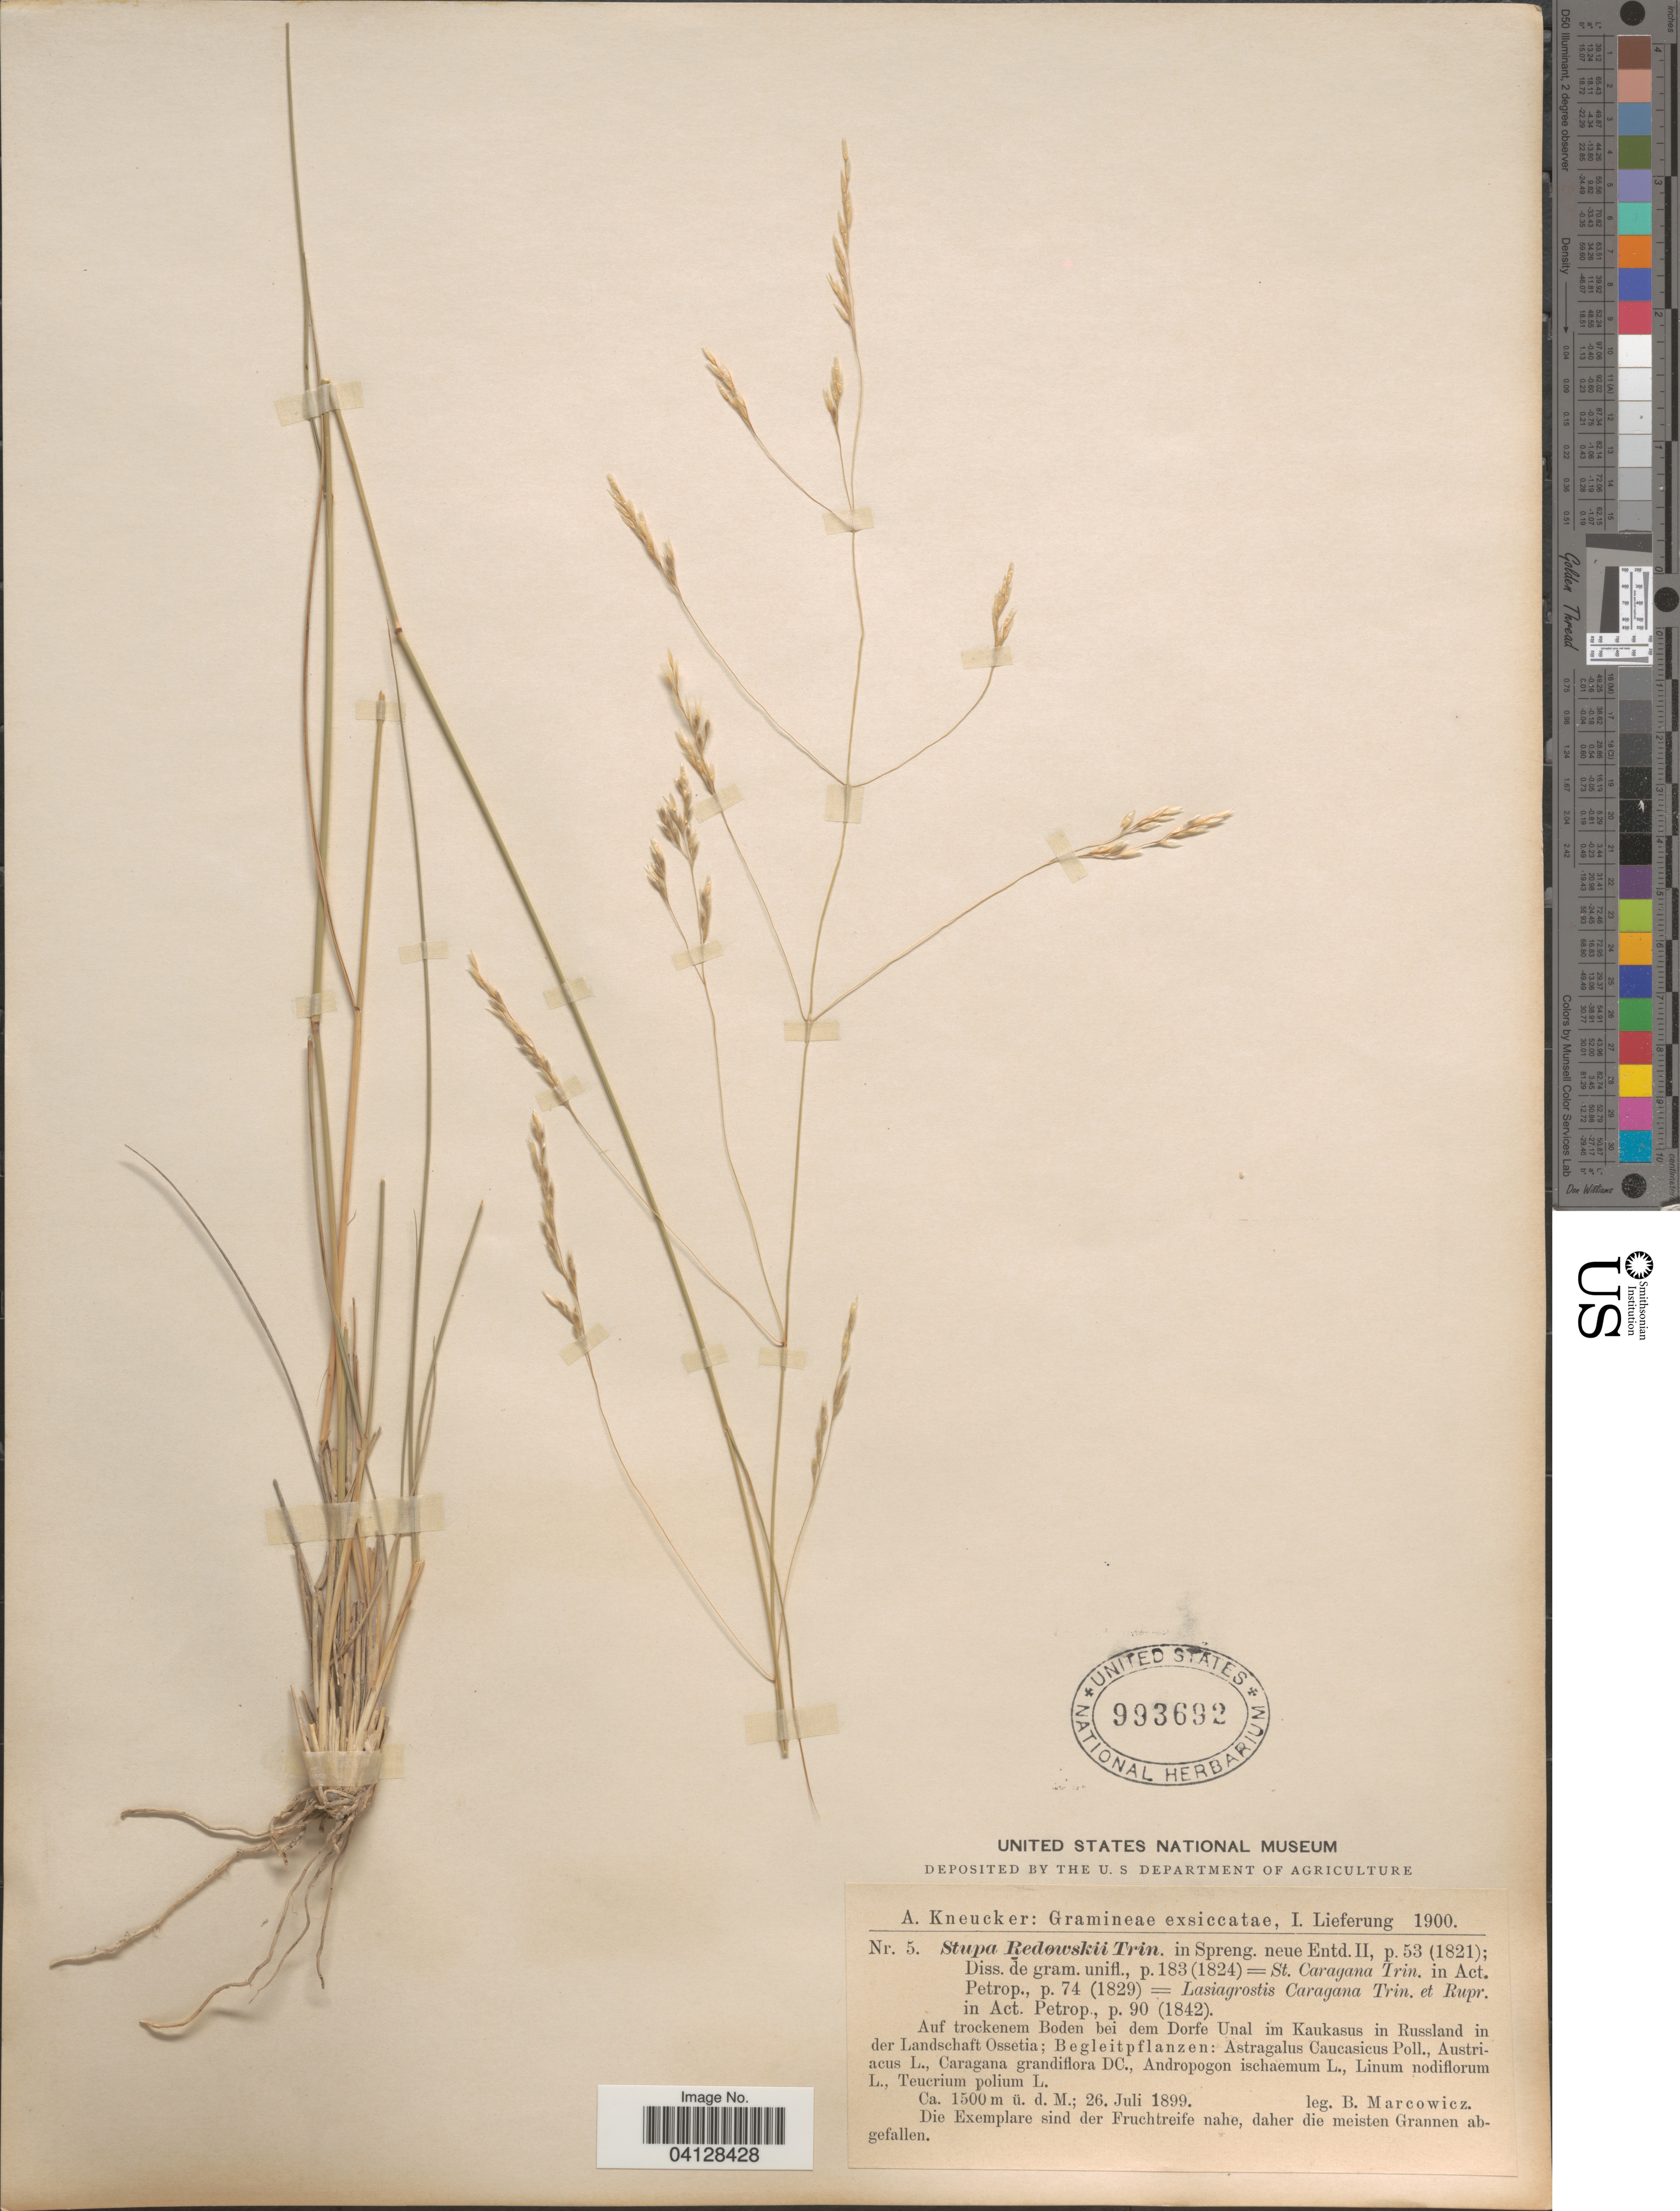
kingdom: Plantae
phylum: Tracheophyta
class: Liliopsida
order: Poales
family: Poaceae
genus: Stipa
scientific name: Stipa redowskyi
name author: Trin. ex Spreng.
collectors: B. Marcowicz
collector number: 5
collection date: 1899-07-26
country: Russian Federation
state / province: Severo-Osetiya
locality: Auf trockenem Boden bei dem Dorfe Unal im Kaukasus in Russland in der Landschaft Ossetia.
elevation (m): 1500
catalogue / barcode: US 993692